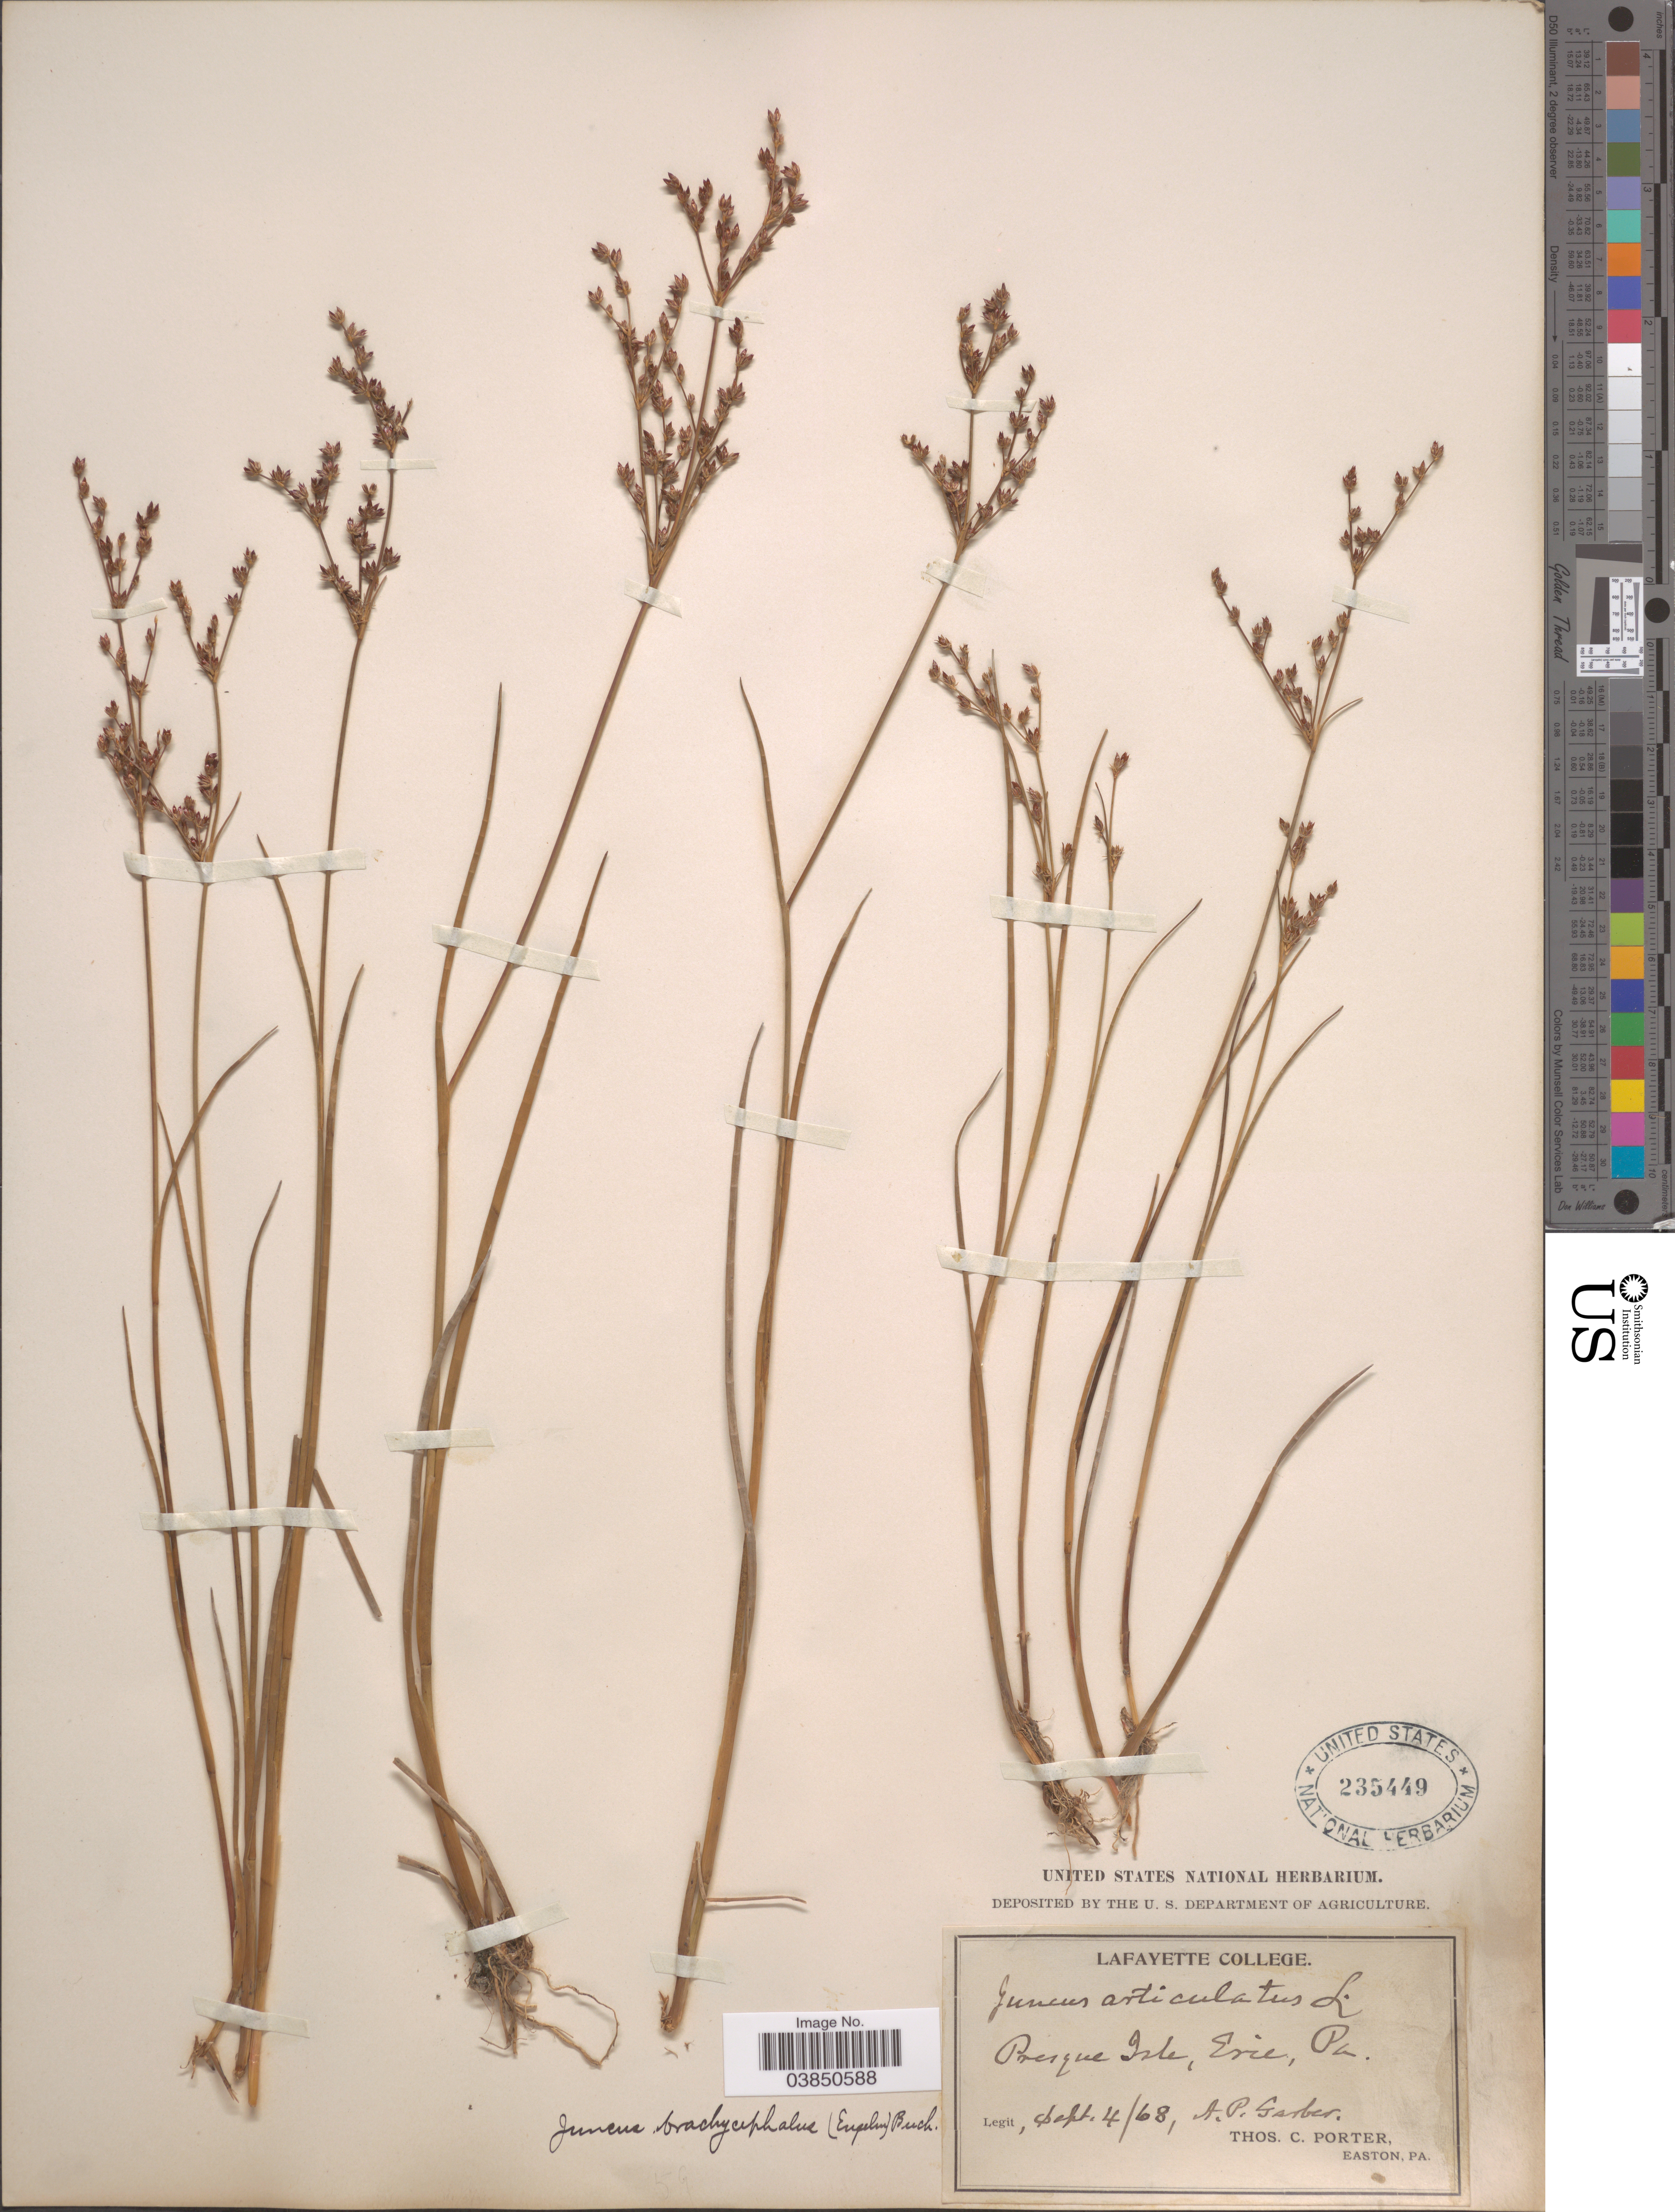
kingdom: Plantae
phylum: Tracheophyta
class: Liliopsida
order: Poales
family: Juncaceae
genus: Juncus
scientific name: Juncus brachycephalus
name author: (Engelm.) Buchenau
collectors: A. P. Garber & T. Porter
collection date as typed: Transcribed d/m/y: 4/9/68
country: United States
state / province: Pennsylvania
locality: Presque Isle, Erie.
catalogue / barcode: US 235449